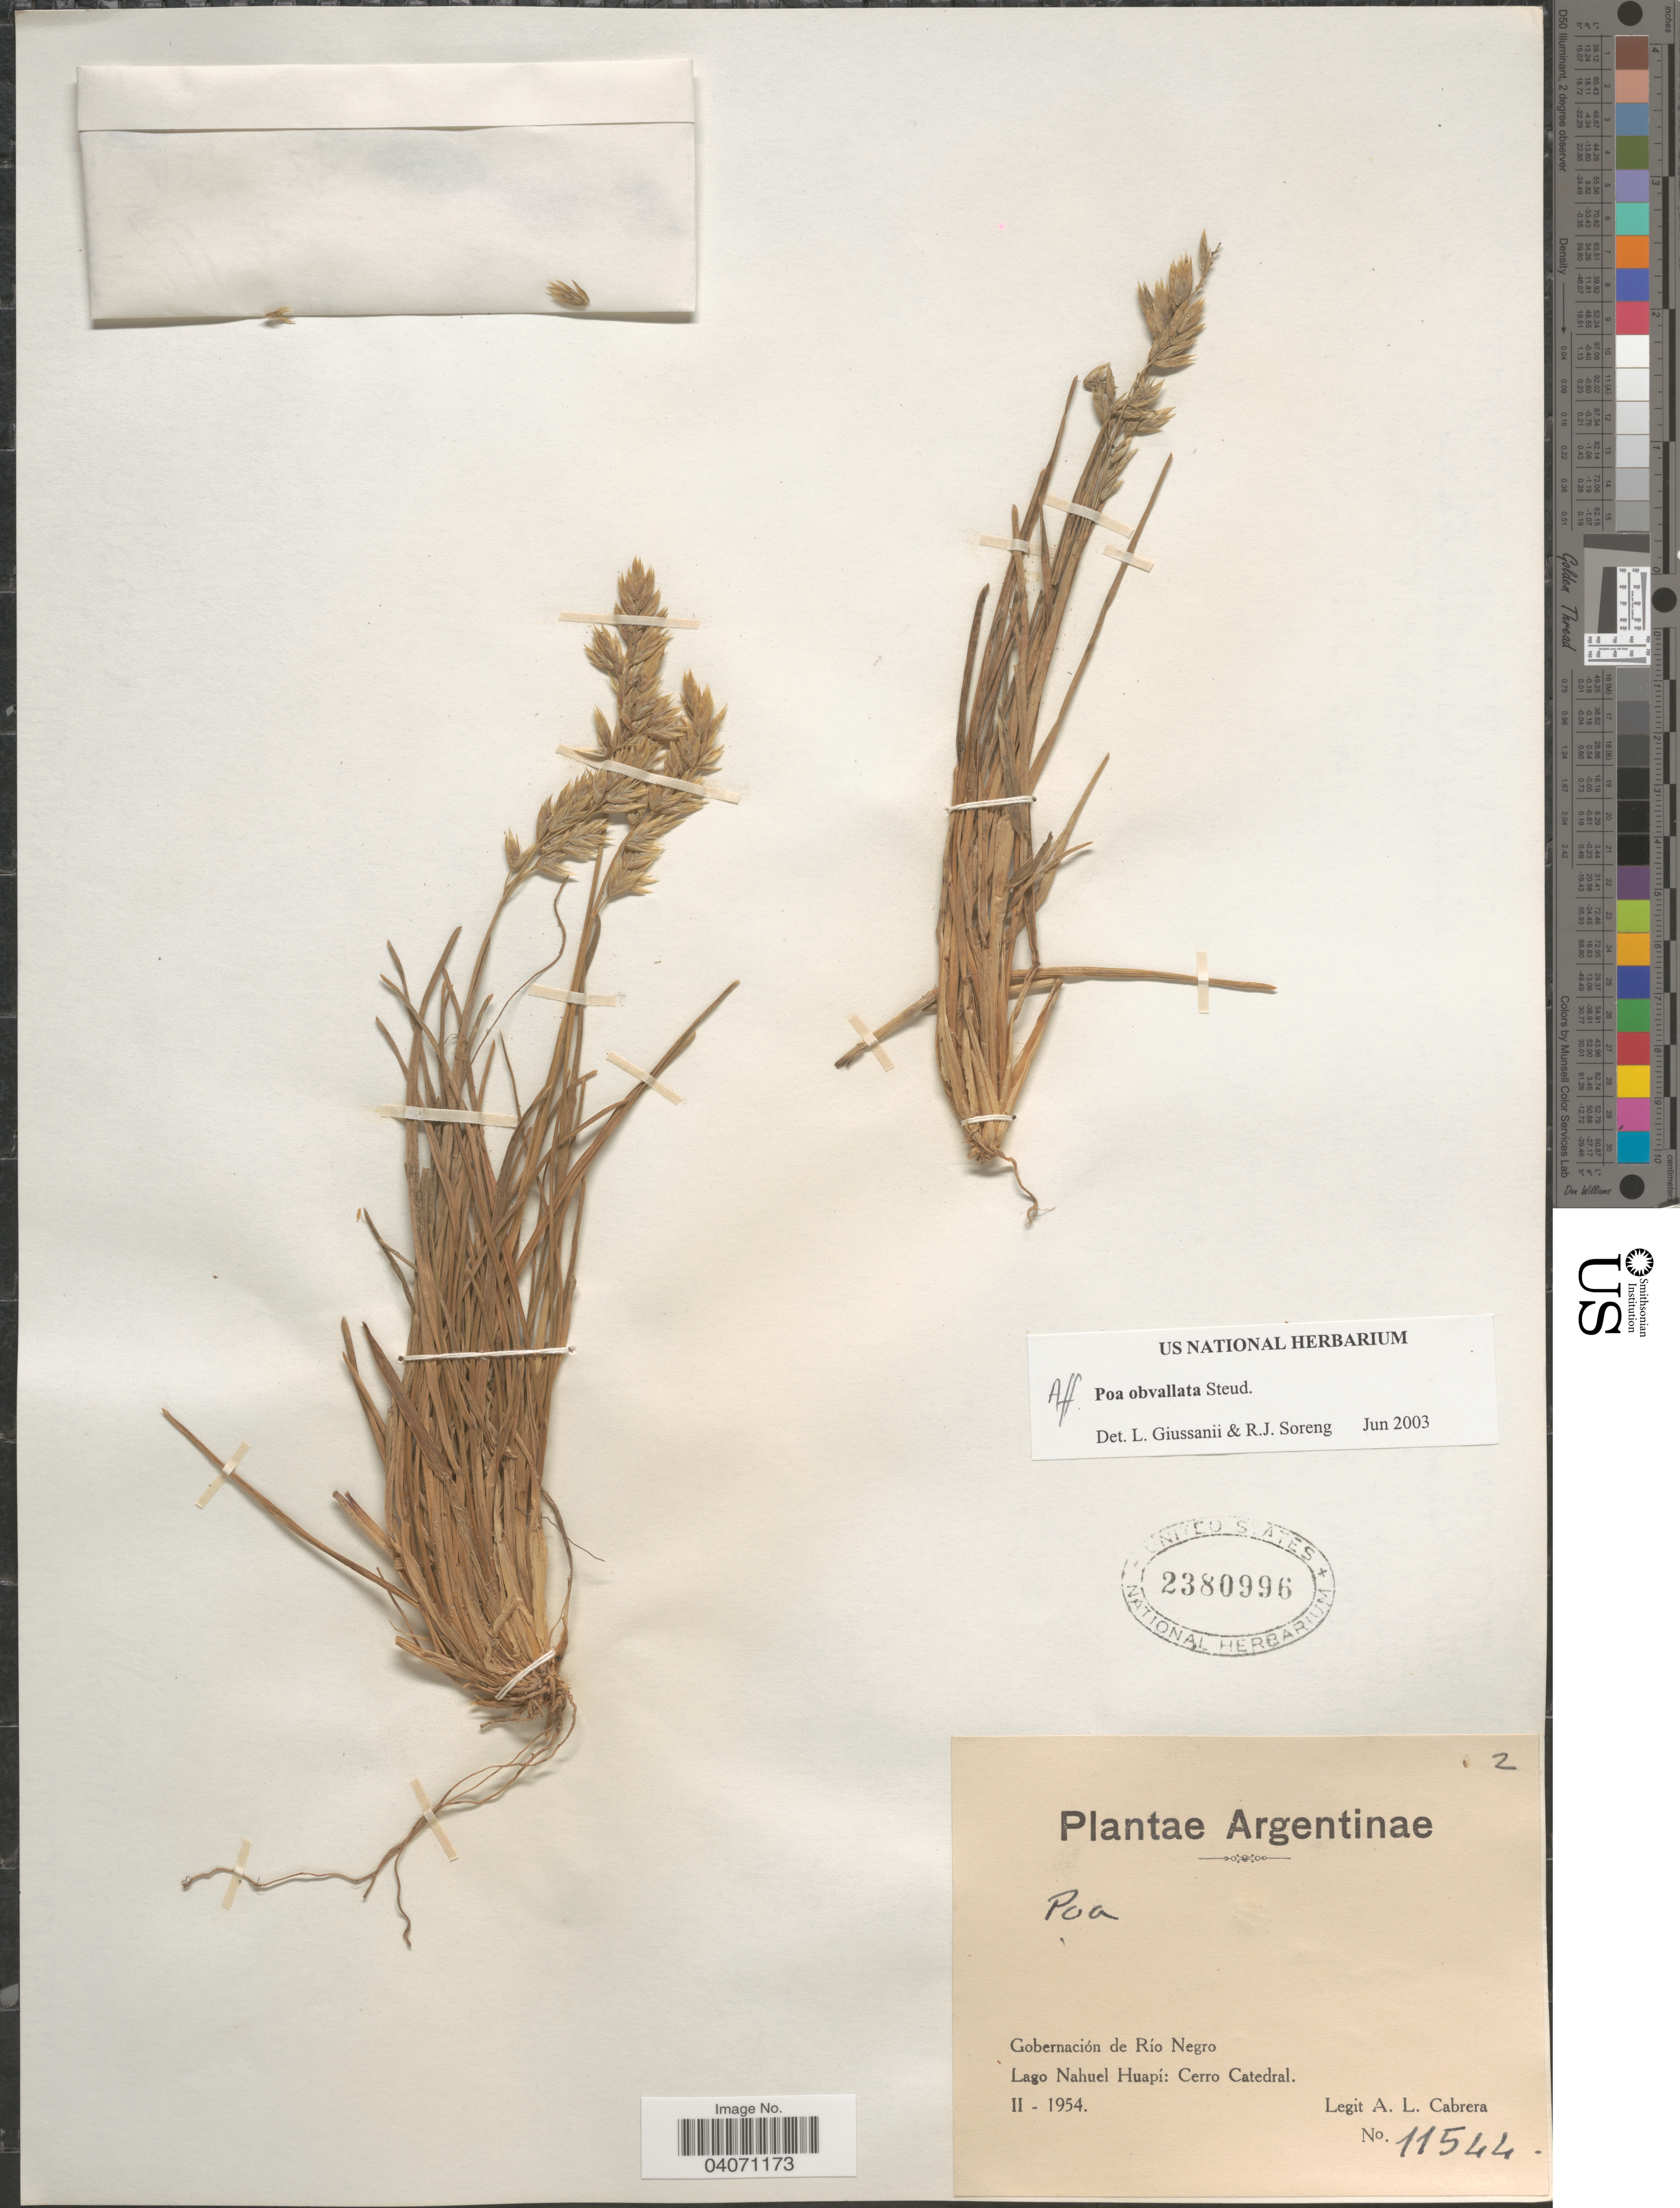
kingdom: Plantae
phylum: Tracheophyta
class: Liliopsida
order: Poales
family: Poaceae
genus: Poa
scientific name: Poa obvallata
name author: Steud.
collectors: A. L. Cabrera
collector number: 11544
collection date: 1954-02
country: Argentina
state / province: Rio Negro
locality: Gobernación de Río Negro. Lago Nahuel Huapí: Cerro Catedral.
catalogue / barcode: US 2380996